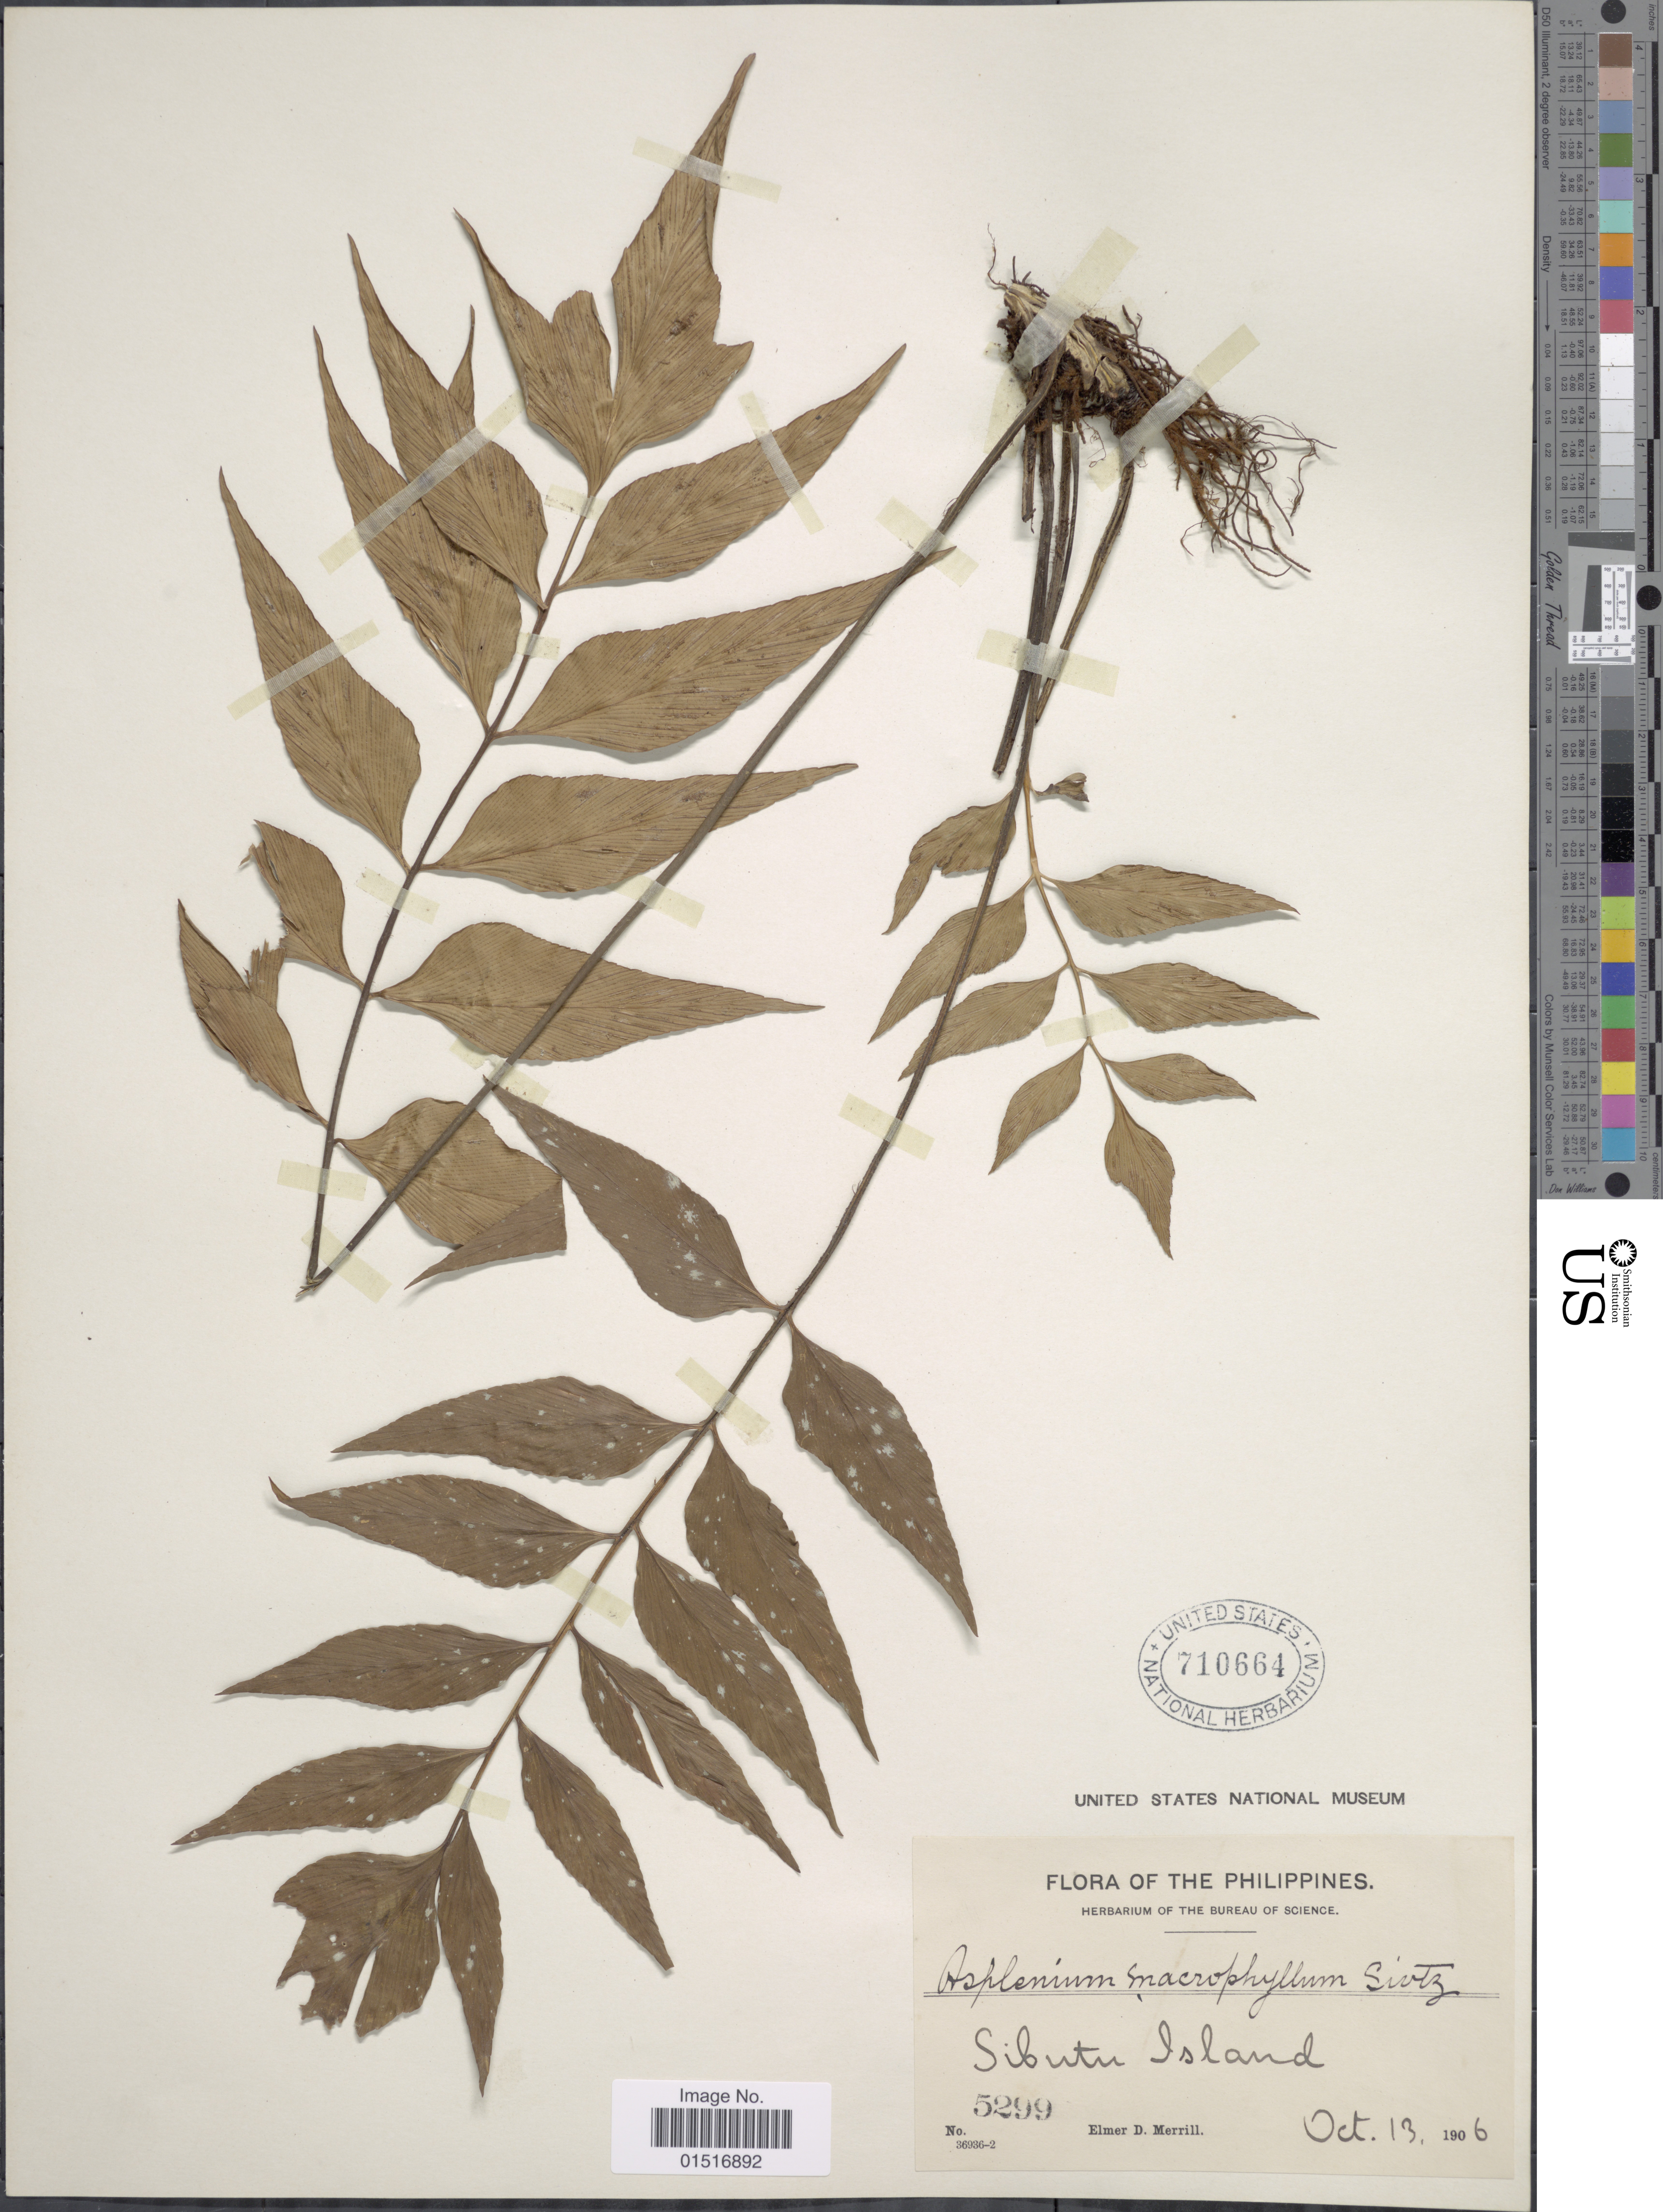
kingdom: Plantae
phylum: Tracheophyta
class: Polypodiopsida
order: Polypodiales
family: Aspleniaceae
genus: Asplenium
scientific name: Asplenium polyodon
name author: G. Forst.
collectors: E. D. Merrill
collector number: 5299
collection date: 1906-10-13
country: Philippines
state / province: Muslim Mindanao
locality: Sibutu Island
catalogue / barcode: US 710664